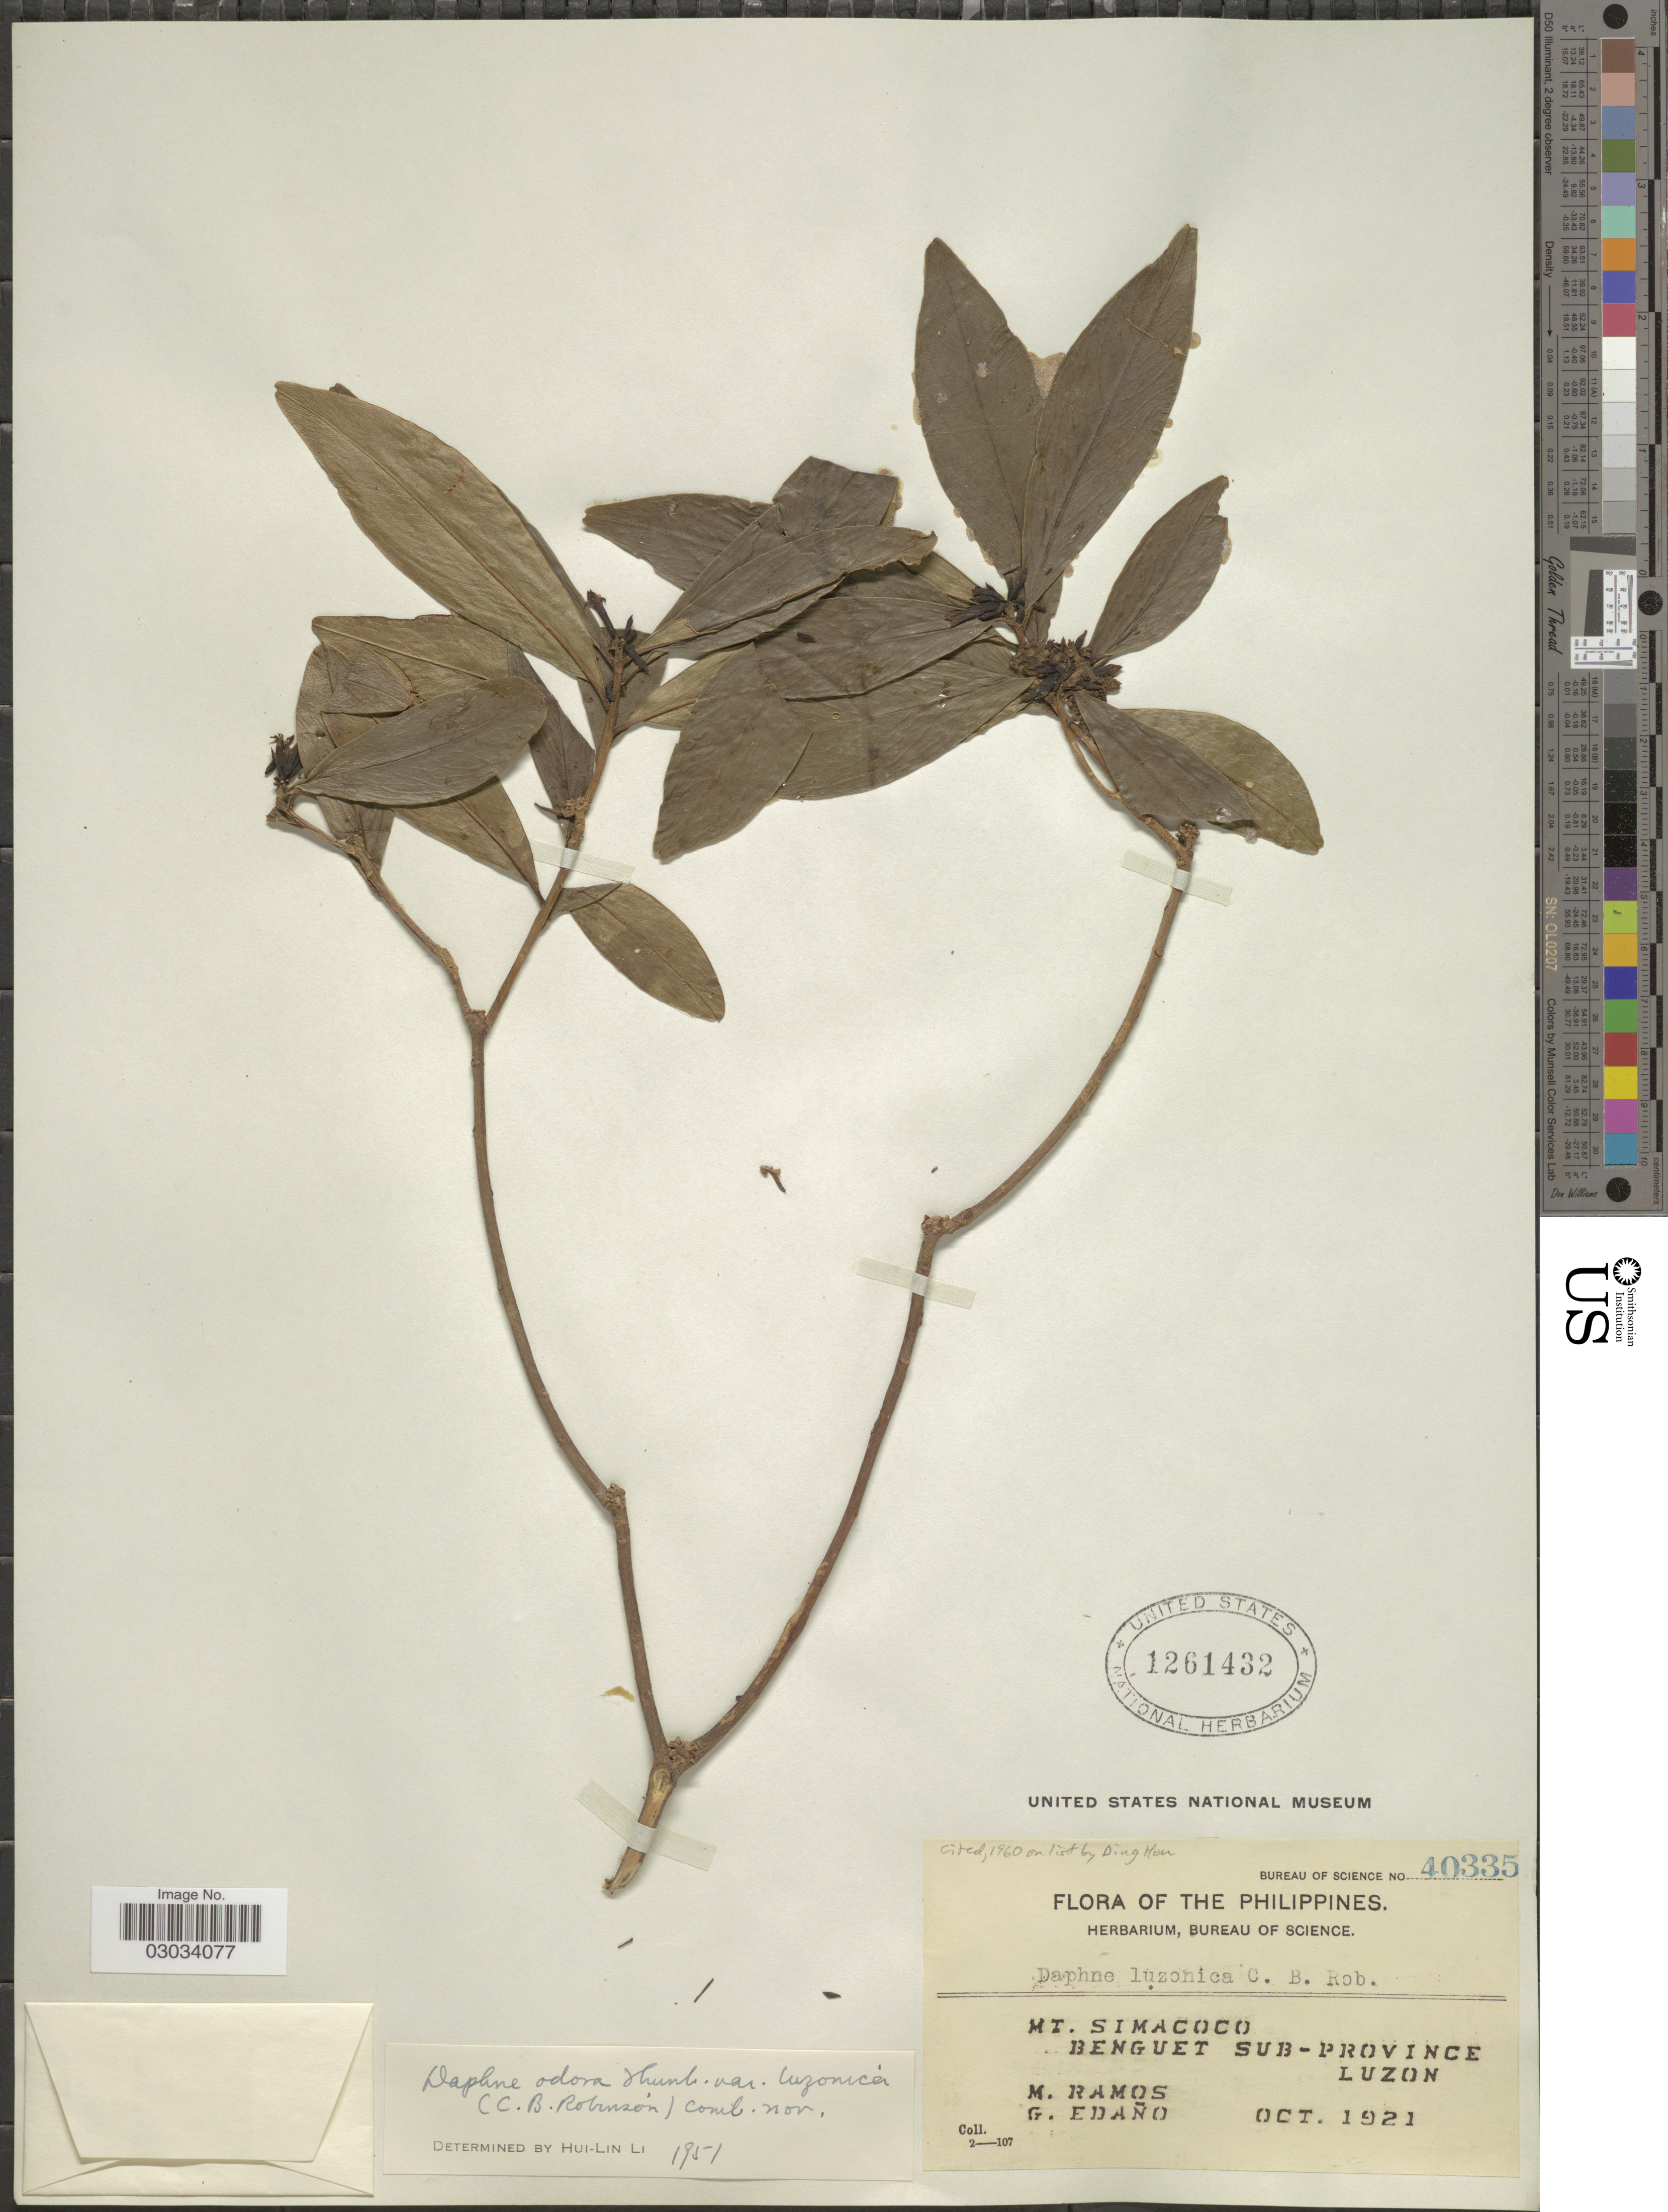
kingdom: Plantae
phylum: Tracheophyta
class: Magnoliopsida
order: Malvales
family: Thymelaeaceae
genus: Daphne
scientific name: Daphne luzonica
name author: C.B. Rob.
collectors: M. Ramos & G. Edaño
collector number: Bureau of Science 40335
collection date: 1921-10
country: Philippines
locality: Mt. Simacoco. Benguet Sub-Province. Luzon.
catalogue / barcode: US 1261432